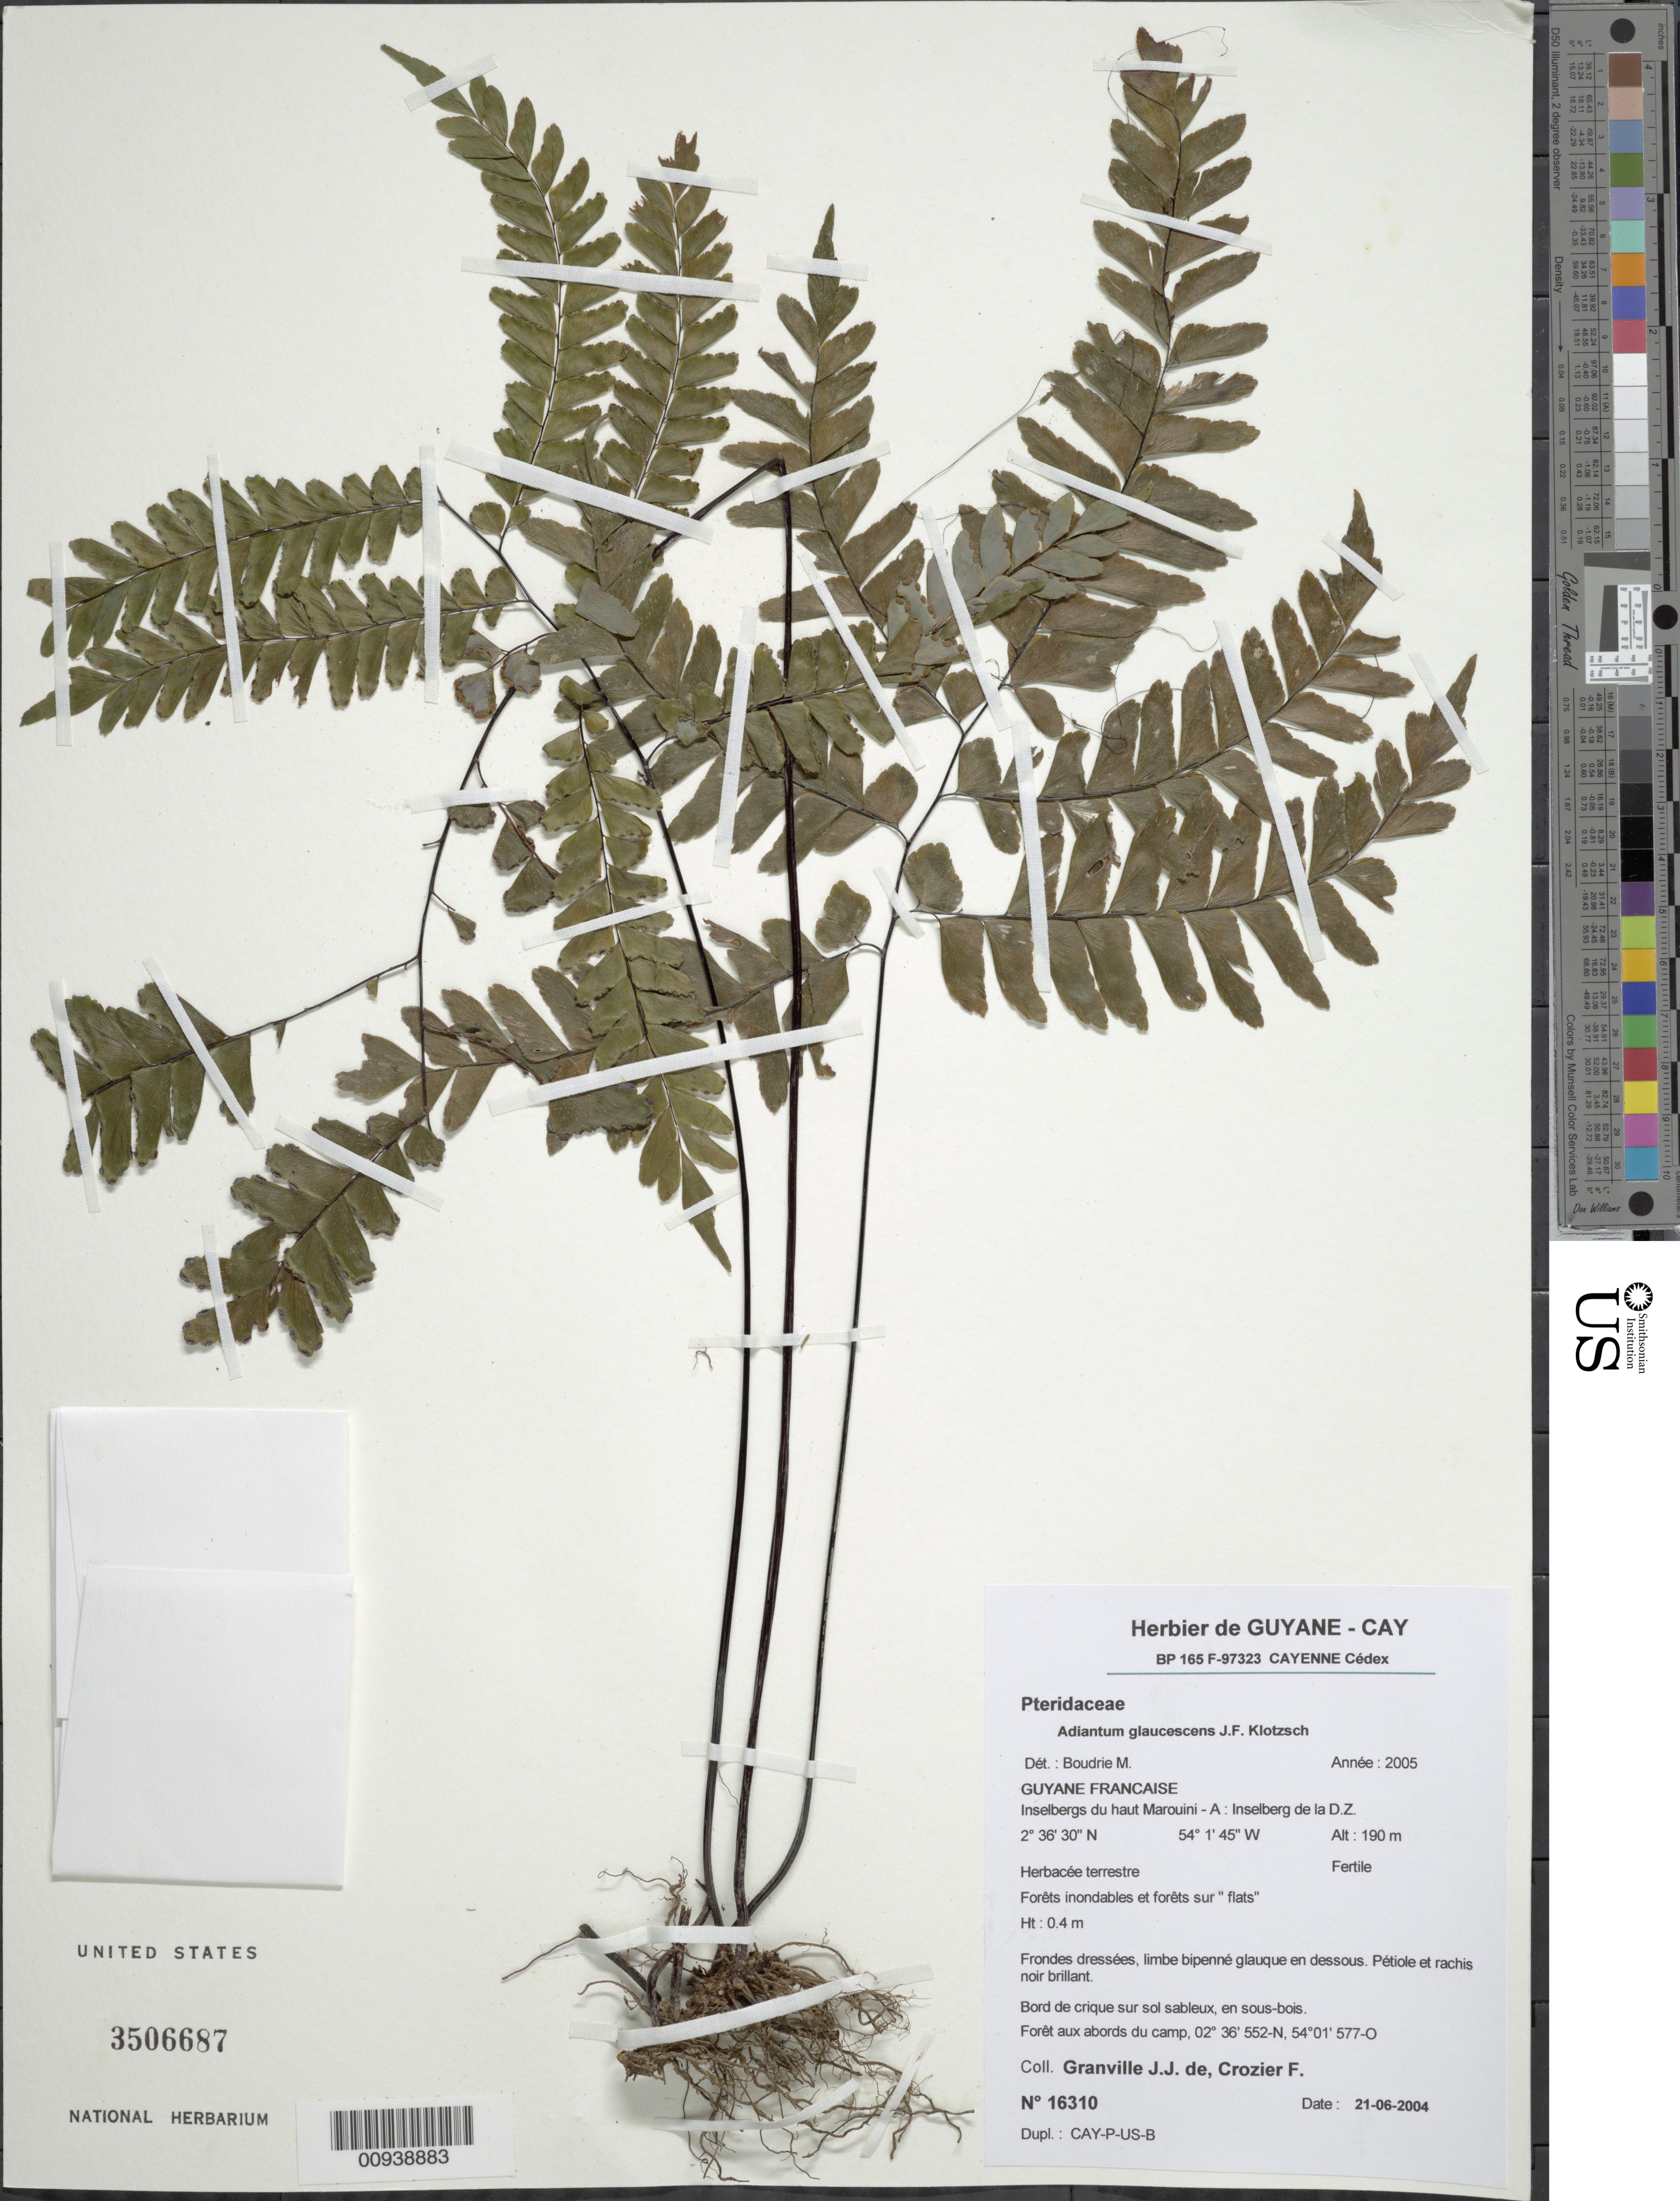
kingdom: Plantae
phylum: Tracheophyta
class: Polypodiopsida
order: Polypodiales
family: Pteridaceae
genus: Adiantum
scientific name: Adiantum glaucescens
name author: Klotzsch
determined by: Boudrie, M.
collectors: J.-J. de Granville & F. Crozier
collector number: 16310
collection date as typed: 21-Jun-04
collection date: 2004-06-21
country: French Guiana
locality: Haut Marouini-A; Inselberg de la D.Z.; abords du camp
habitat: Forêts inondables et forêts sur "flats", borde de crique sur sol sableux, en sous bois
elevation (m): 190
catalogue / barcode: US 3506687